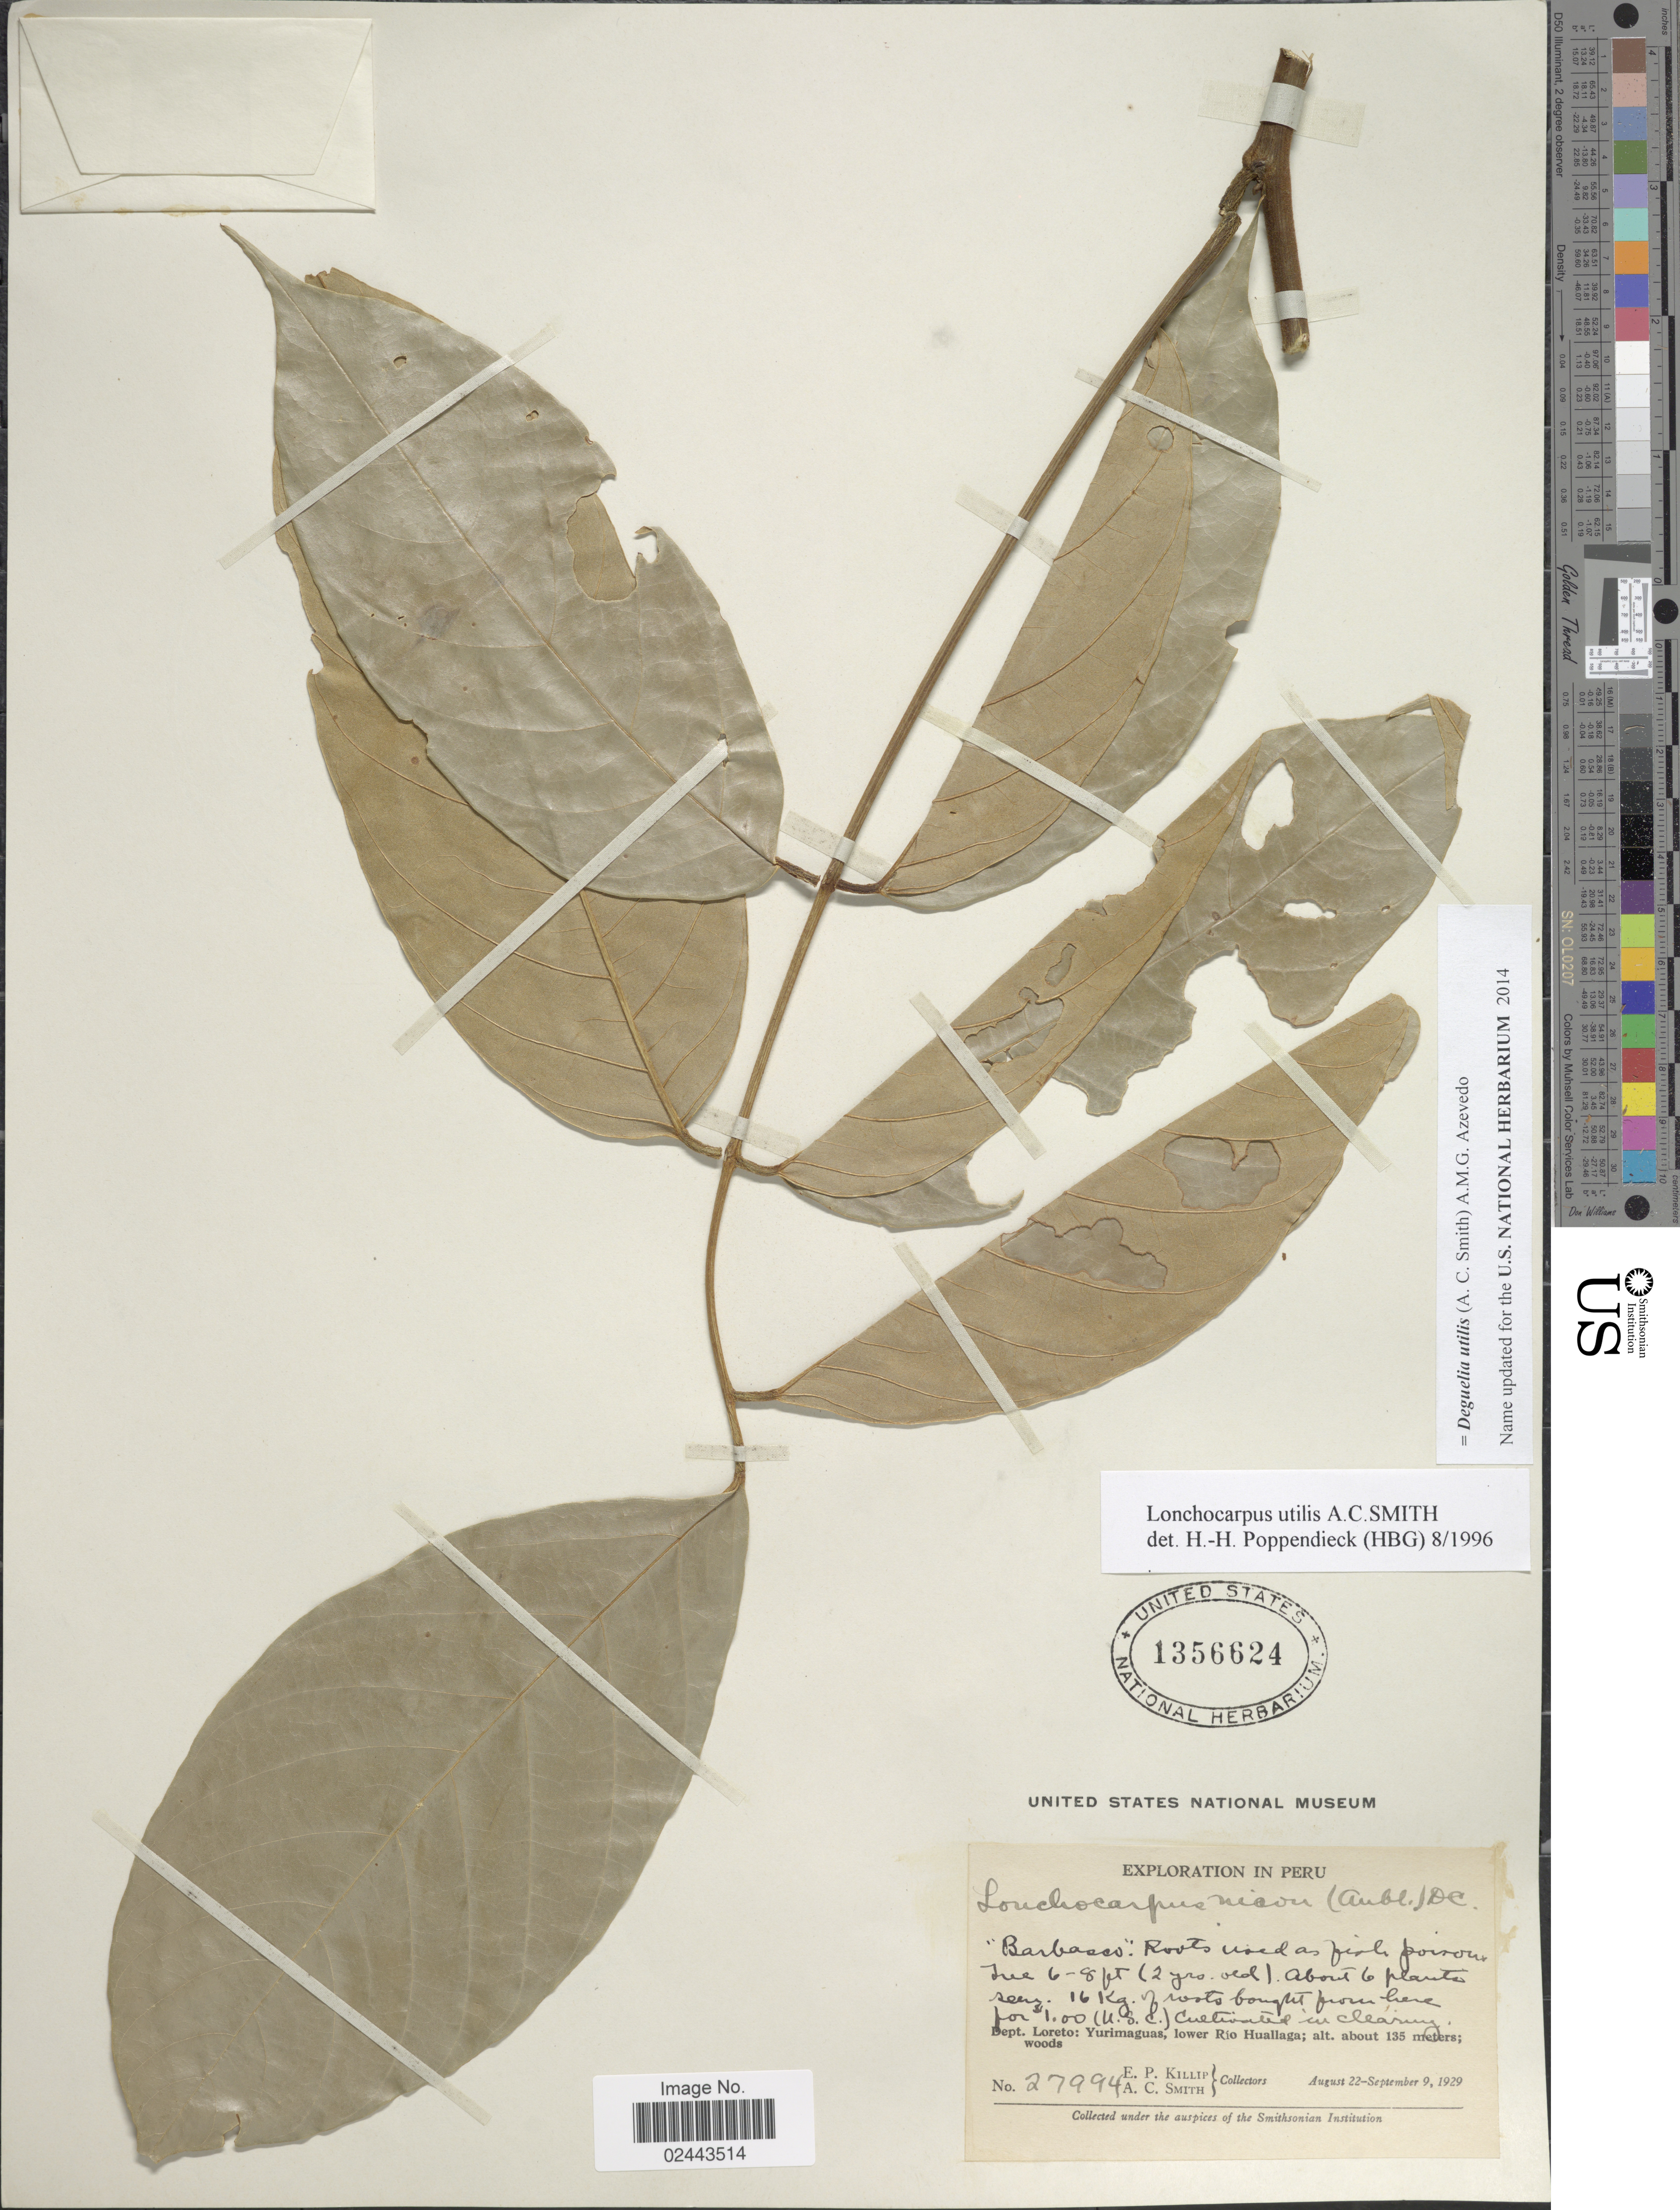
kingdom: Plantae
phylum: Tracheophyta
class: Magnoliopsida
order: Fabales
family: Fabaceae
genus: Deguelia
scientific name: Deguelia utilis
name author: (A.C. Sm.) A.M.G. Azevedo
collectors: E. P. Killip & A. C. Smith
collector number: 27994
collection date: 1929-08-22/1929-09-09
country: Peru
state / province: Loreto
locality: In clearing, Yurimaguas, lower Rio Huallaga; woods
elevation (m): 135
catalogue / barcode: US 1356624